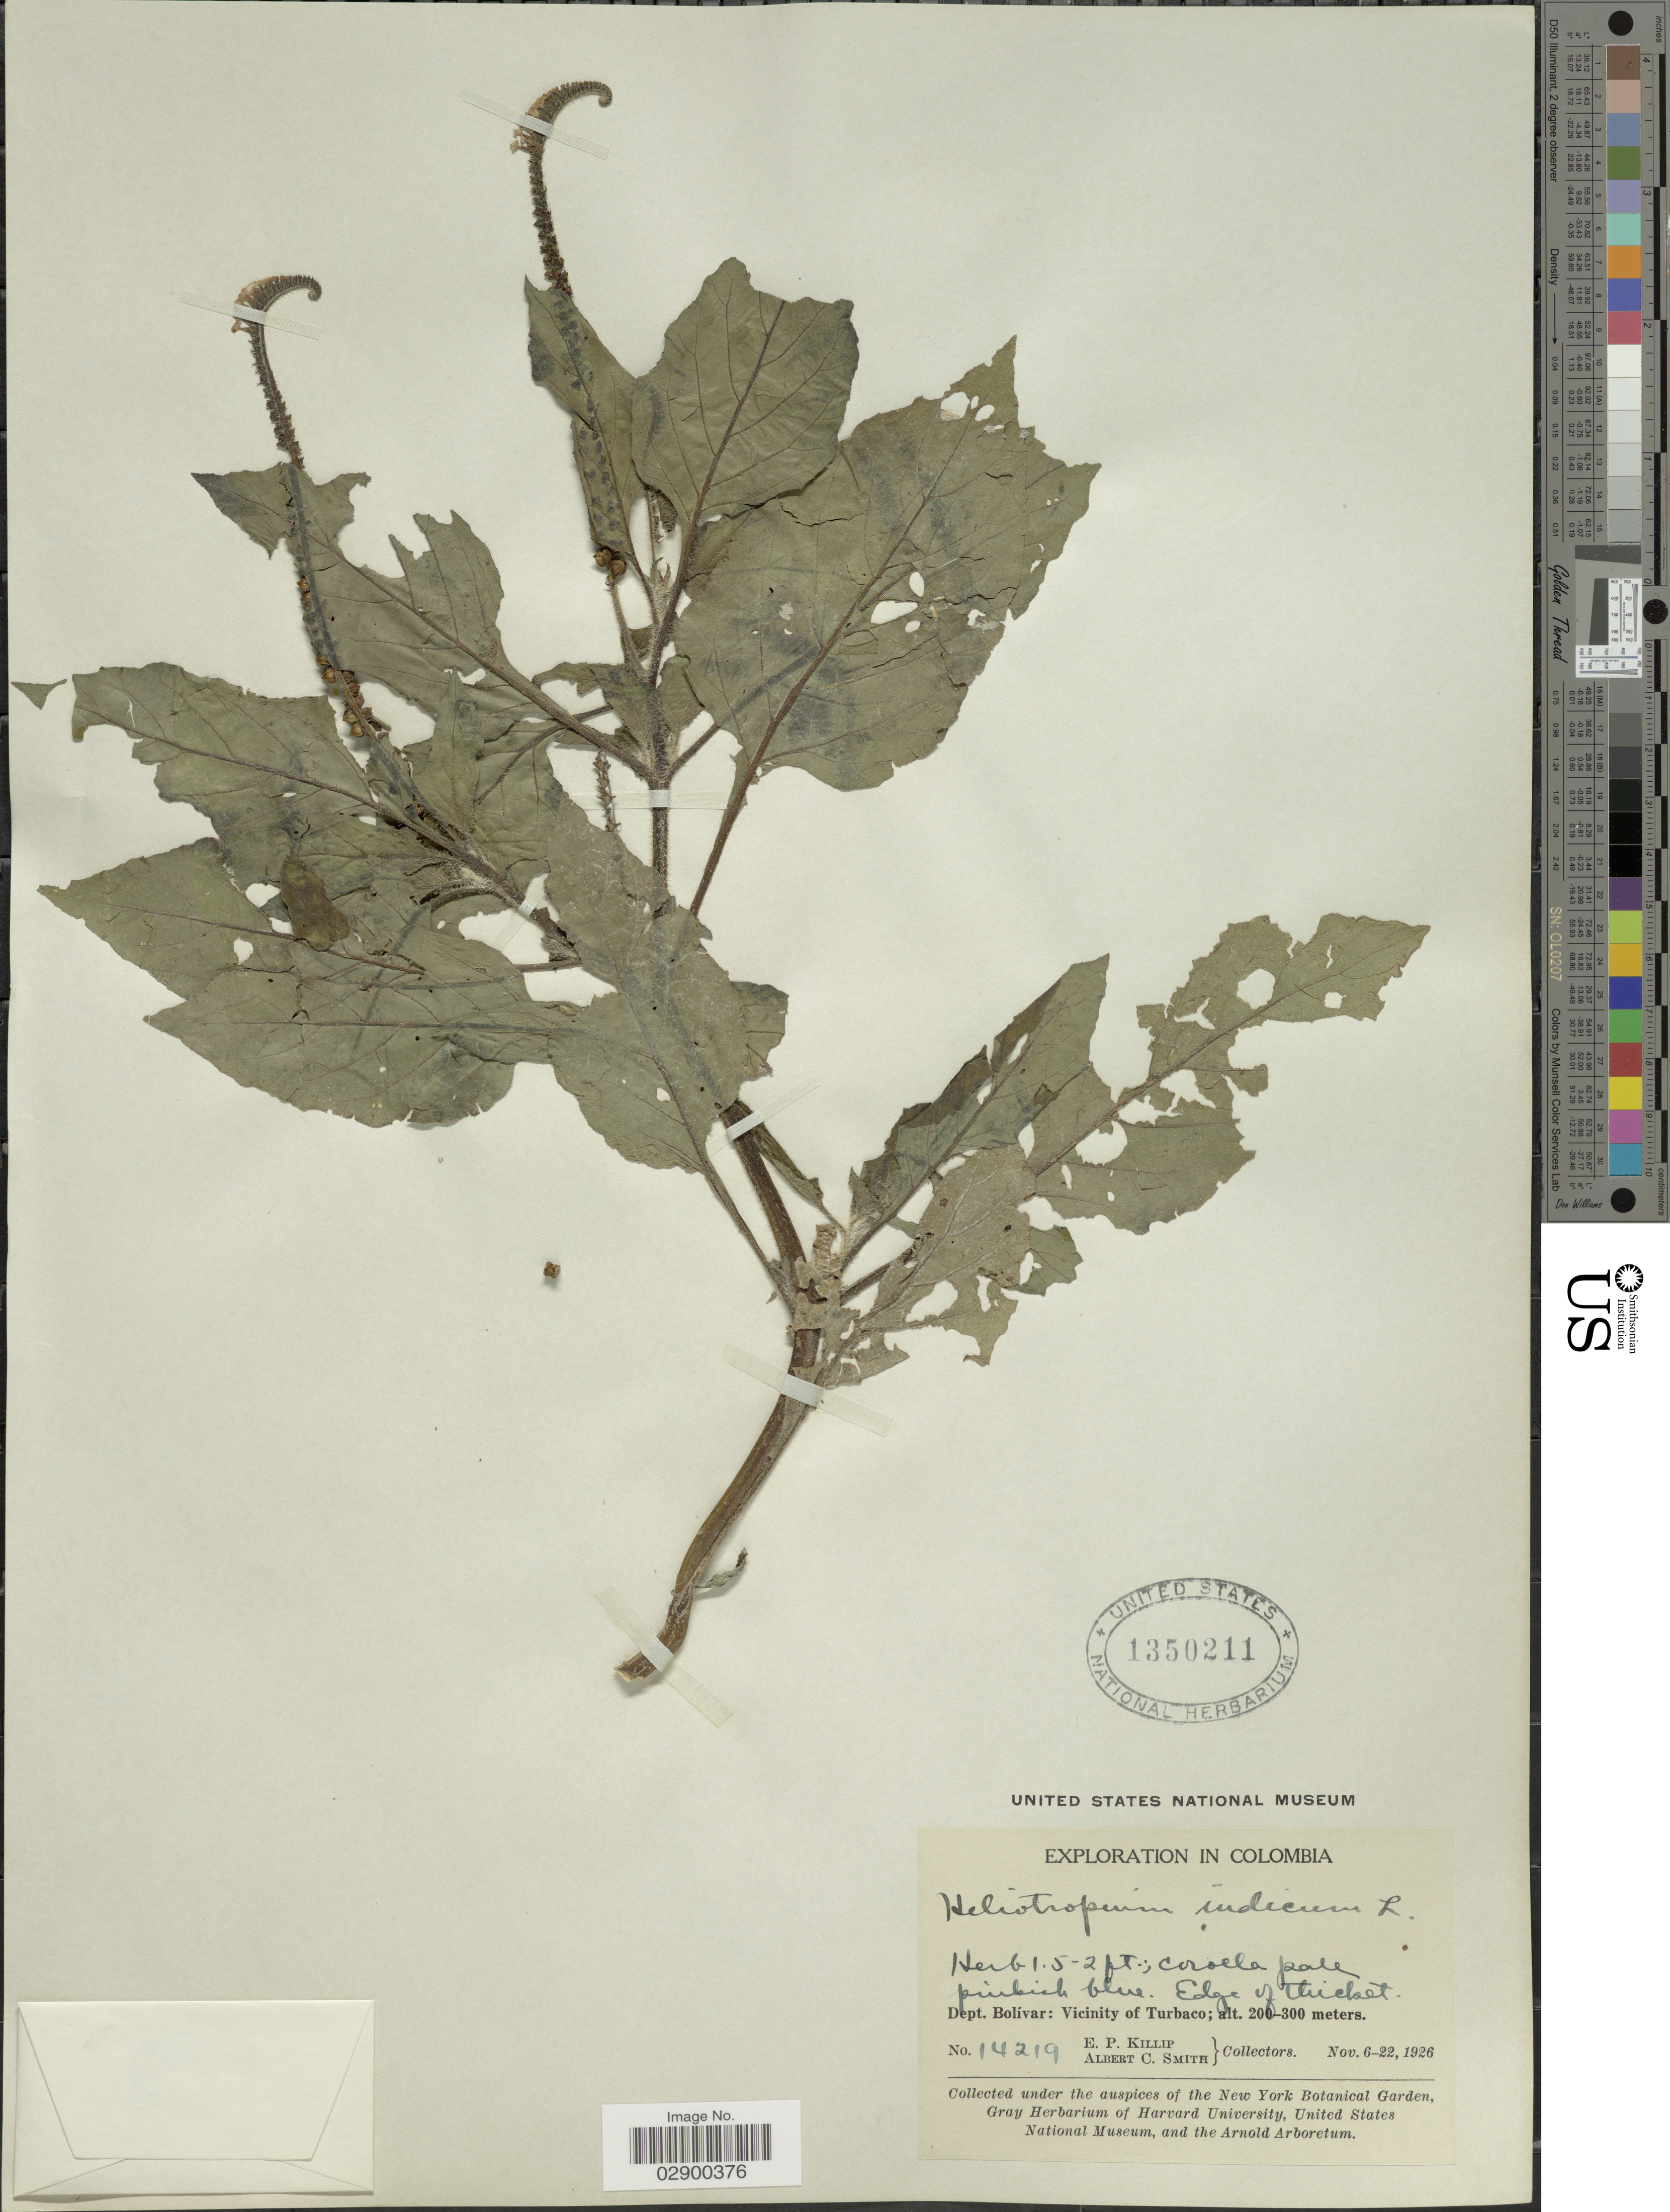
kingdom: Plantae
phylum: Tracheophyta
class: Magnoliopsida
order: Boraginales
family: Heliotropiaceae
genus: Heliotropium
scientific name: Heliotropium indicum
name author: L.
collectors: E. P. Killip & A. C. Smith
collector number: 14219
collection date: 1926-11-06/1926-11-22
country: Colombia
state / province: Bolívar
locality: Dept. Bolivar, Vicinity of Turbaco.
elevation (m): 200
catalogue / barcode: US 1350211